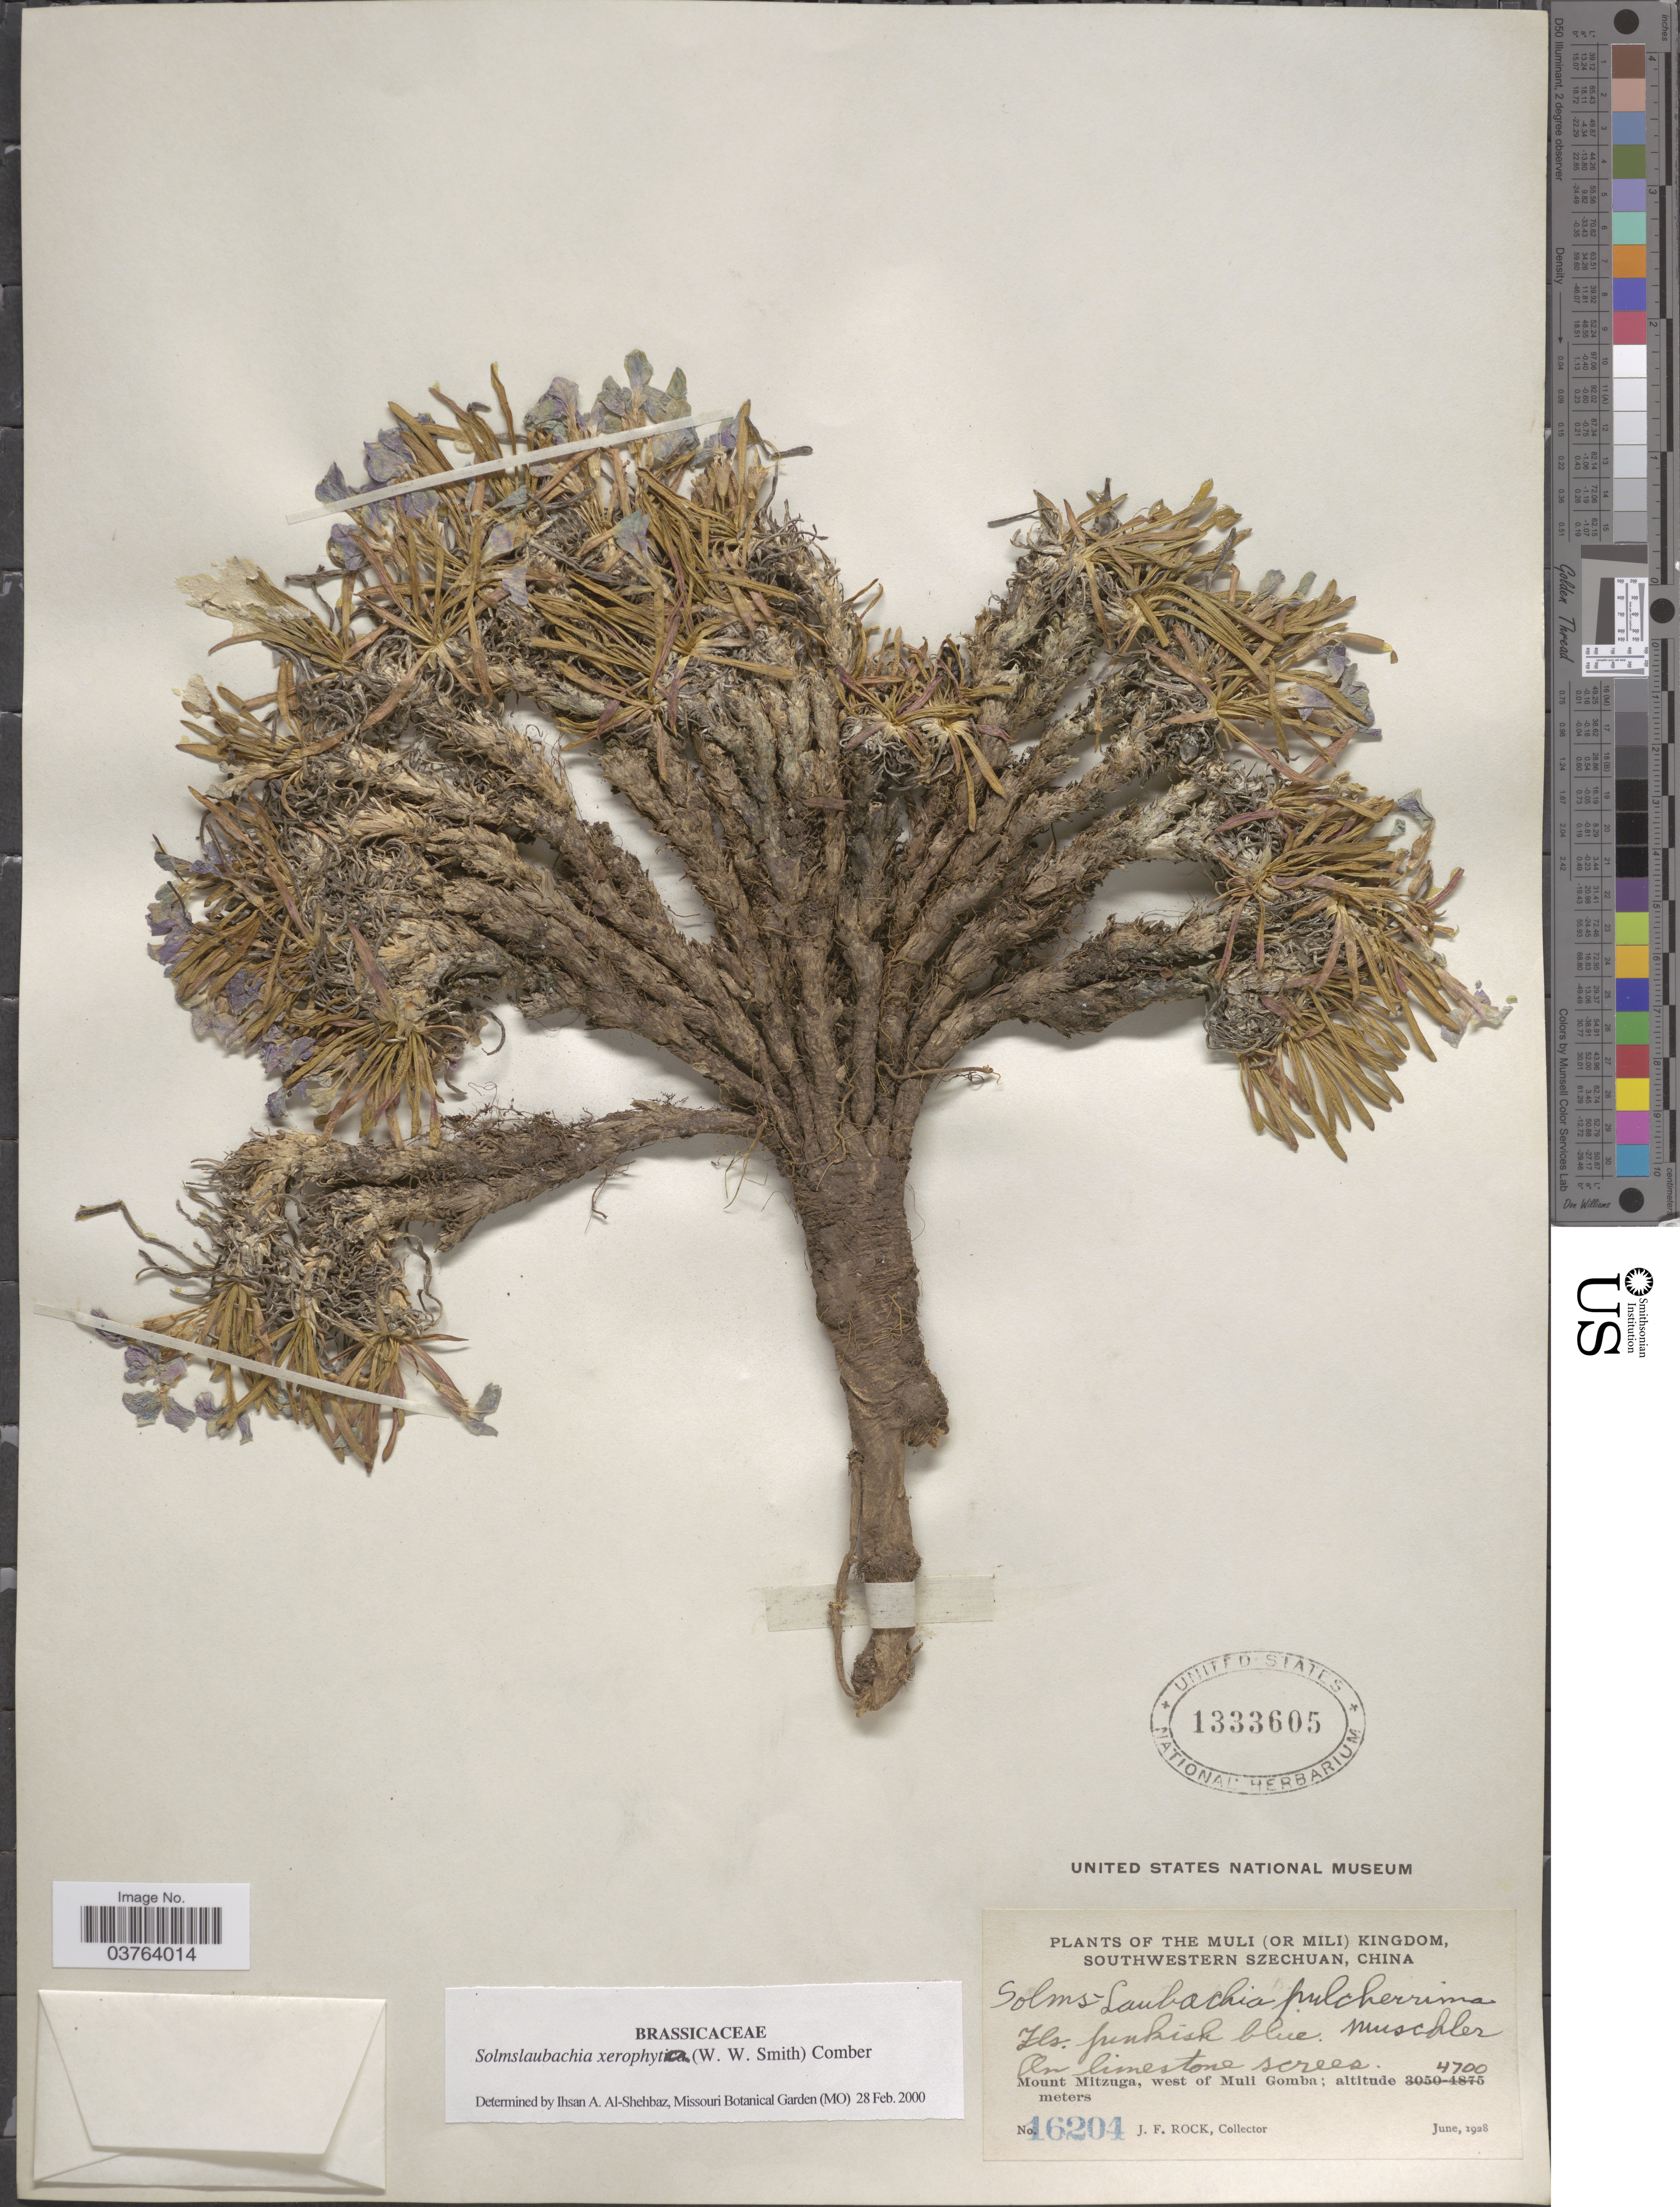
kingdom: Plantae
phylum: Tracheophyta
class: Magnoliopsida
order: Brassicales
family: Brassicaceae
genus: Solms-Laubachia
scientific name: Solms-laubachia xerophyta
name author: (W.W. Sm.) H.F. Comber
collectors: J. Rock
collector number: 16204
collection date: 1928-06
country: China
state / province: Sichuan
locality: The Muli (or Mili) Kingdom, Southwestern Szechuan. Mount Mitzuga, west of Muli Gomba.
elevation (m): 4700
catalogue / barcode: US 1333605